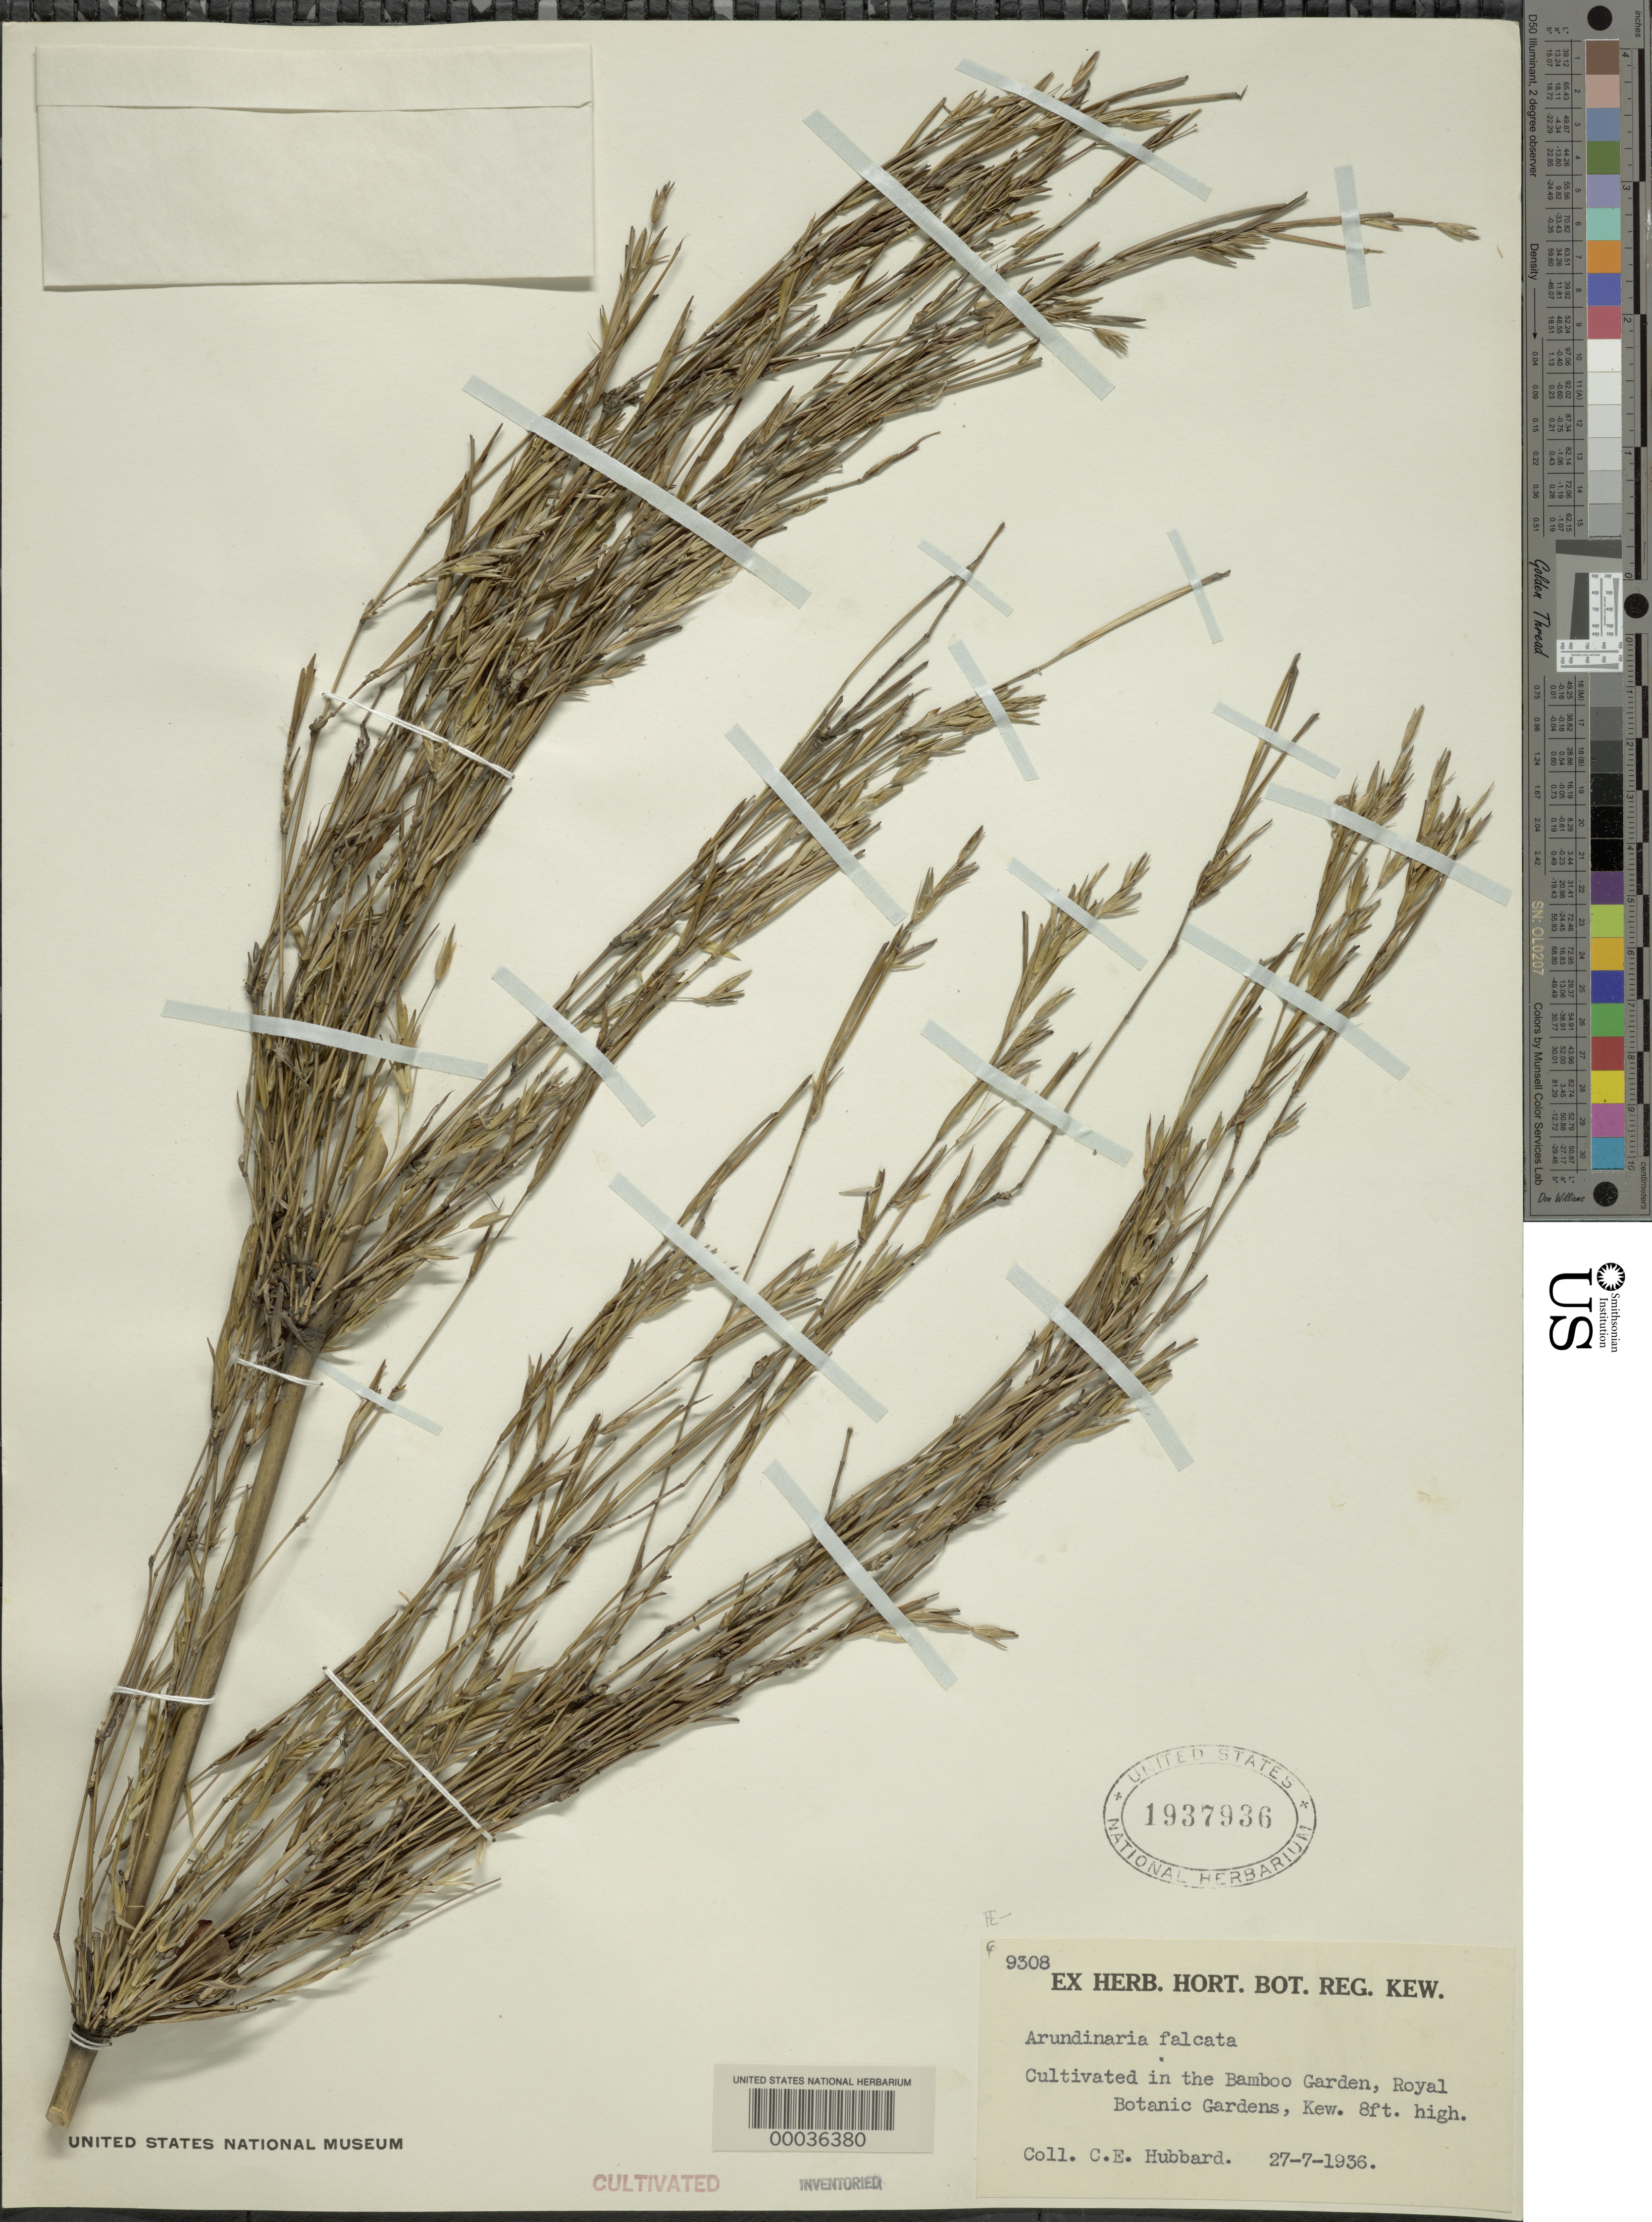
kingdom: Plantae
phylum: Tracheophyta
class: Liliopsida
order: Poales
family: Poaceae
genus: Drepanostachyum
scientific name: Drepanostachyum falconeri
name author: (Hook. f. ex Munro) Soderstr.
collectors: C. E. Hubbard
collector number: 9308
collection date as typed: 27 Jul 1936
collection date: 1936-07-27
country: United Kingdom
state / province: England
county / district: Surrey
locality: Royal botanic gardens, kew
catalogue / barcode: US 1937936